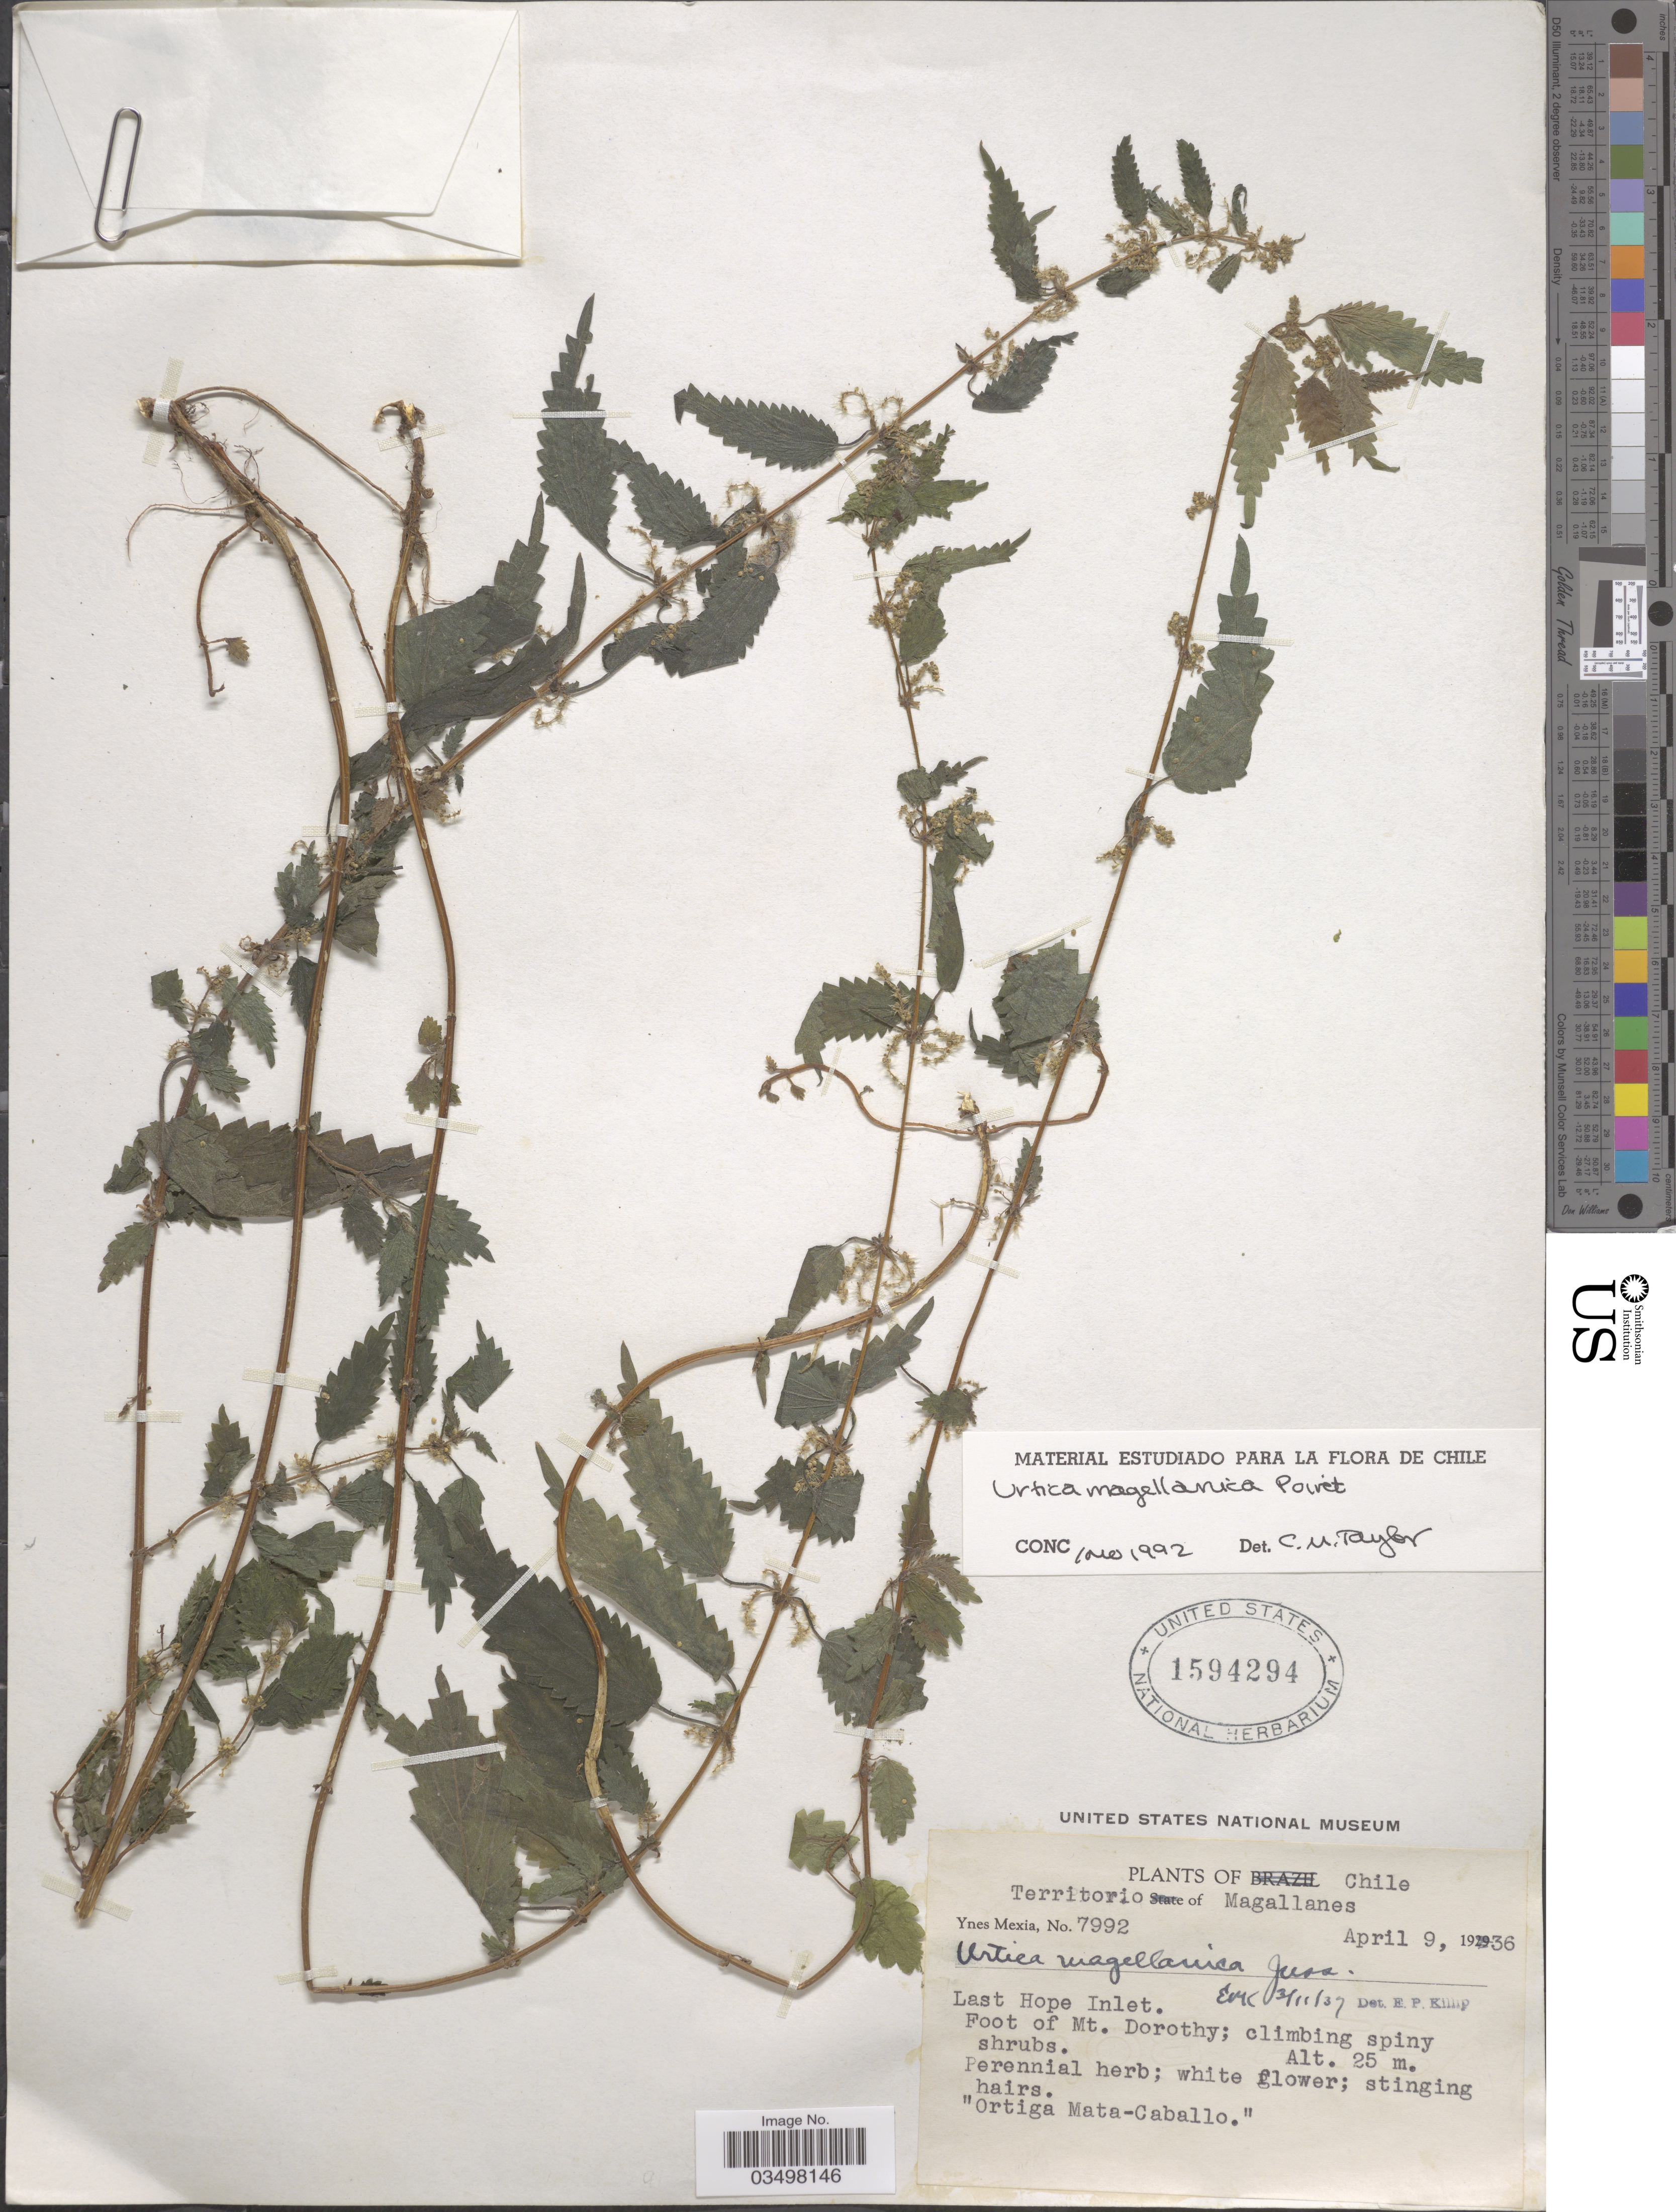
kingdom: Plantae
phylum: Tracheophyta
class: Magnoliopsida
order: Rosales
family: Urticaceae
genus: Urtica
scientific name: Urtica magellanica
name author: Juss. ex Poir.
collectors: Y. Mexia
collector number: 7992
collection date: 1936-04-09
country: Chile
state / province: Magallanes y de la Antártica Chilena (XII)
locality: Territorio Magallanes. Last Hope Inlet. Foot of Mt. Dorothy.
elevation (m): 25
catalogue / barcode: US 1594294